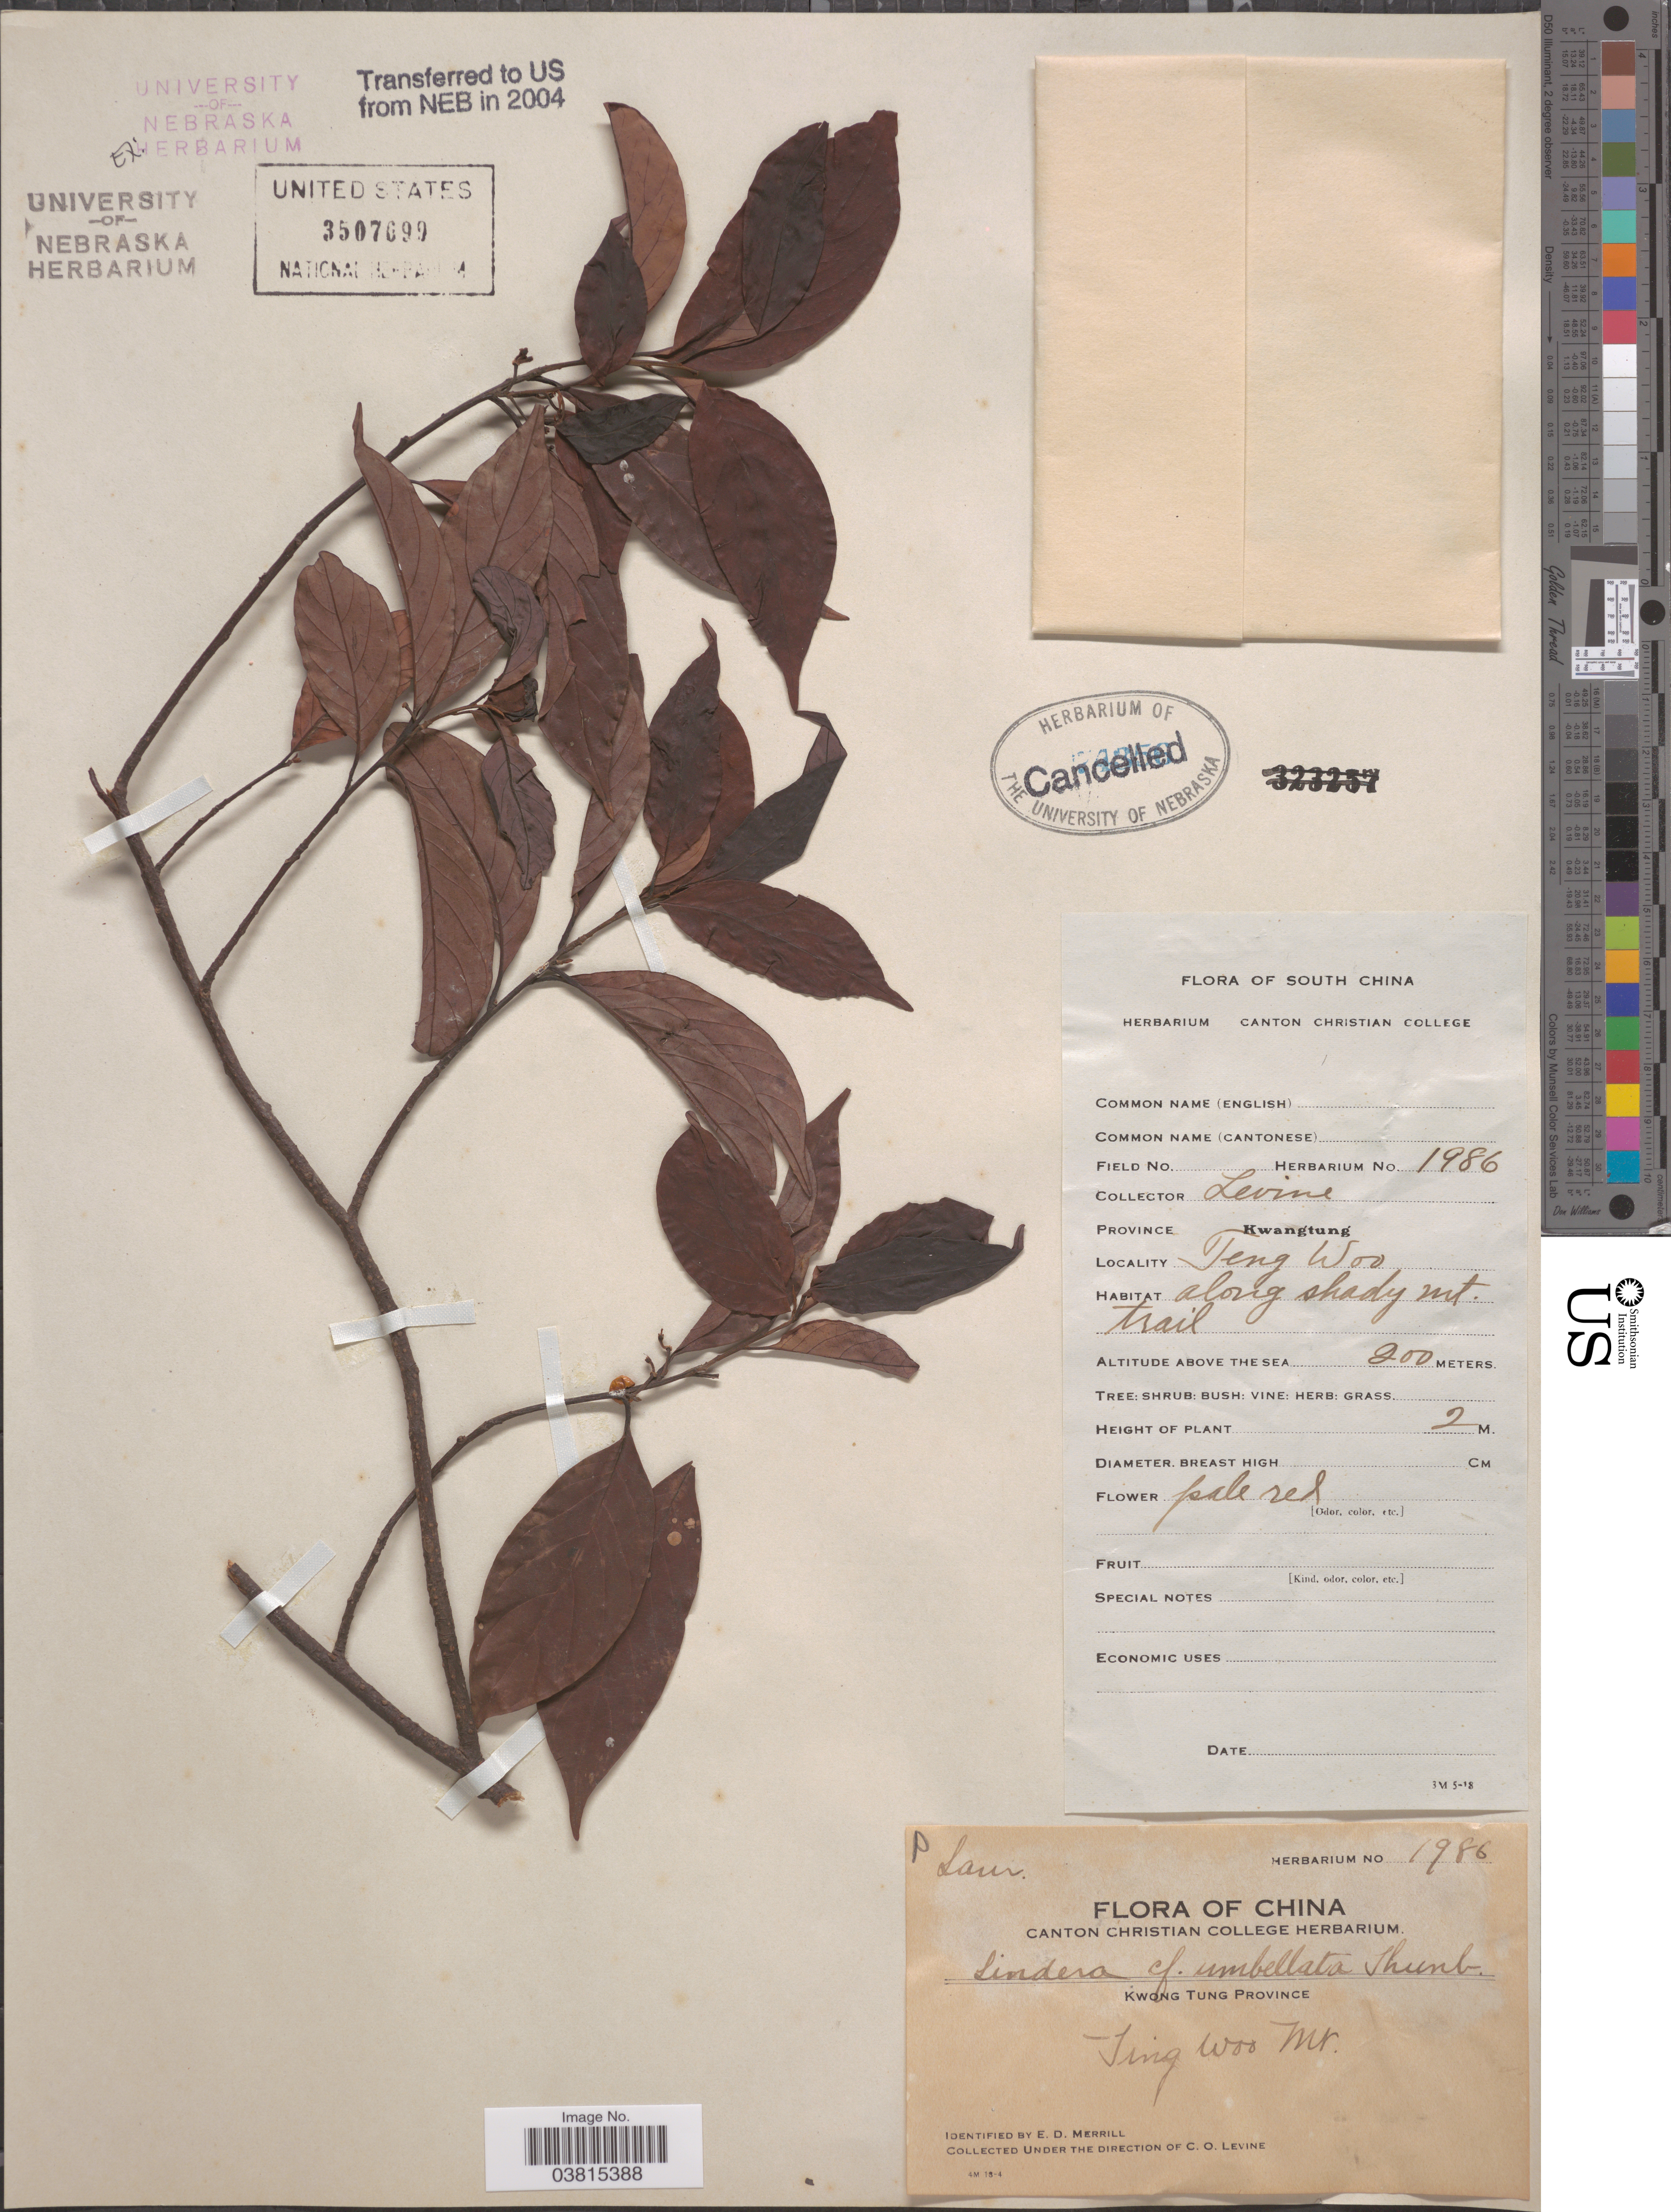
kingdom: Plantae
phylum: Tracheophyta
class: Magnoliopsida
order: Laurales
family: Lauraceae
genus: Lindera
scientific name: Lindera umbellata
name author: Thunb.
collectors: C. O. Levine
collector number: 1986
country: China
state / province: Guangdong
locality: South China. Province Kwangtung. Teng Woo. Along shady mt. trail. Ting Woo Mt.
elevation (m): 200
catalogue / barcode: US 3507699